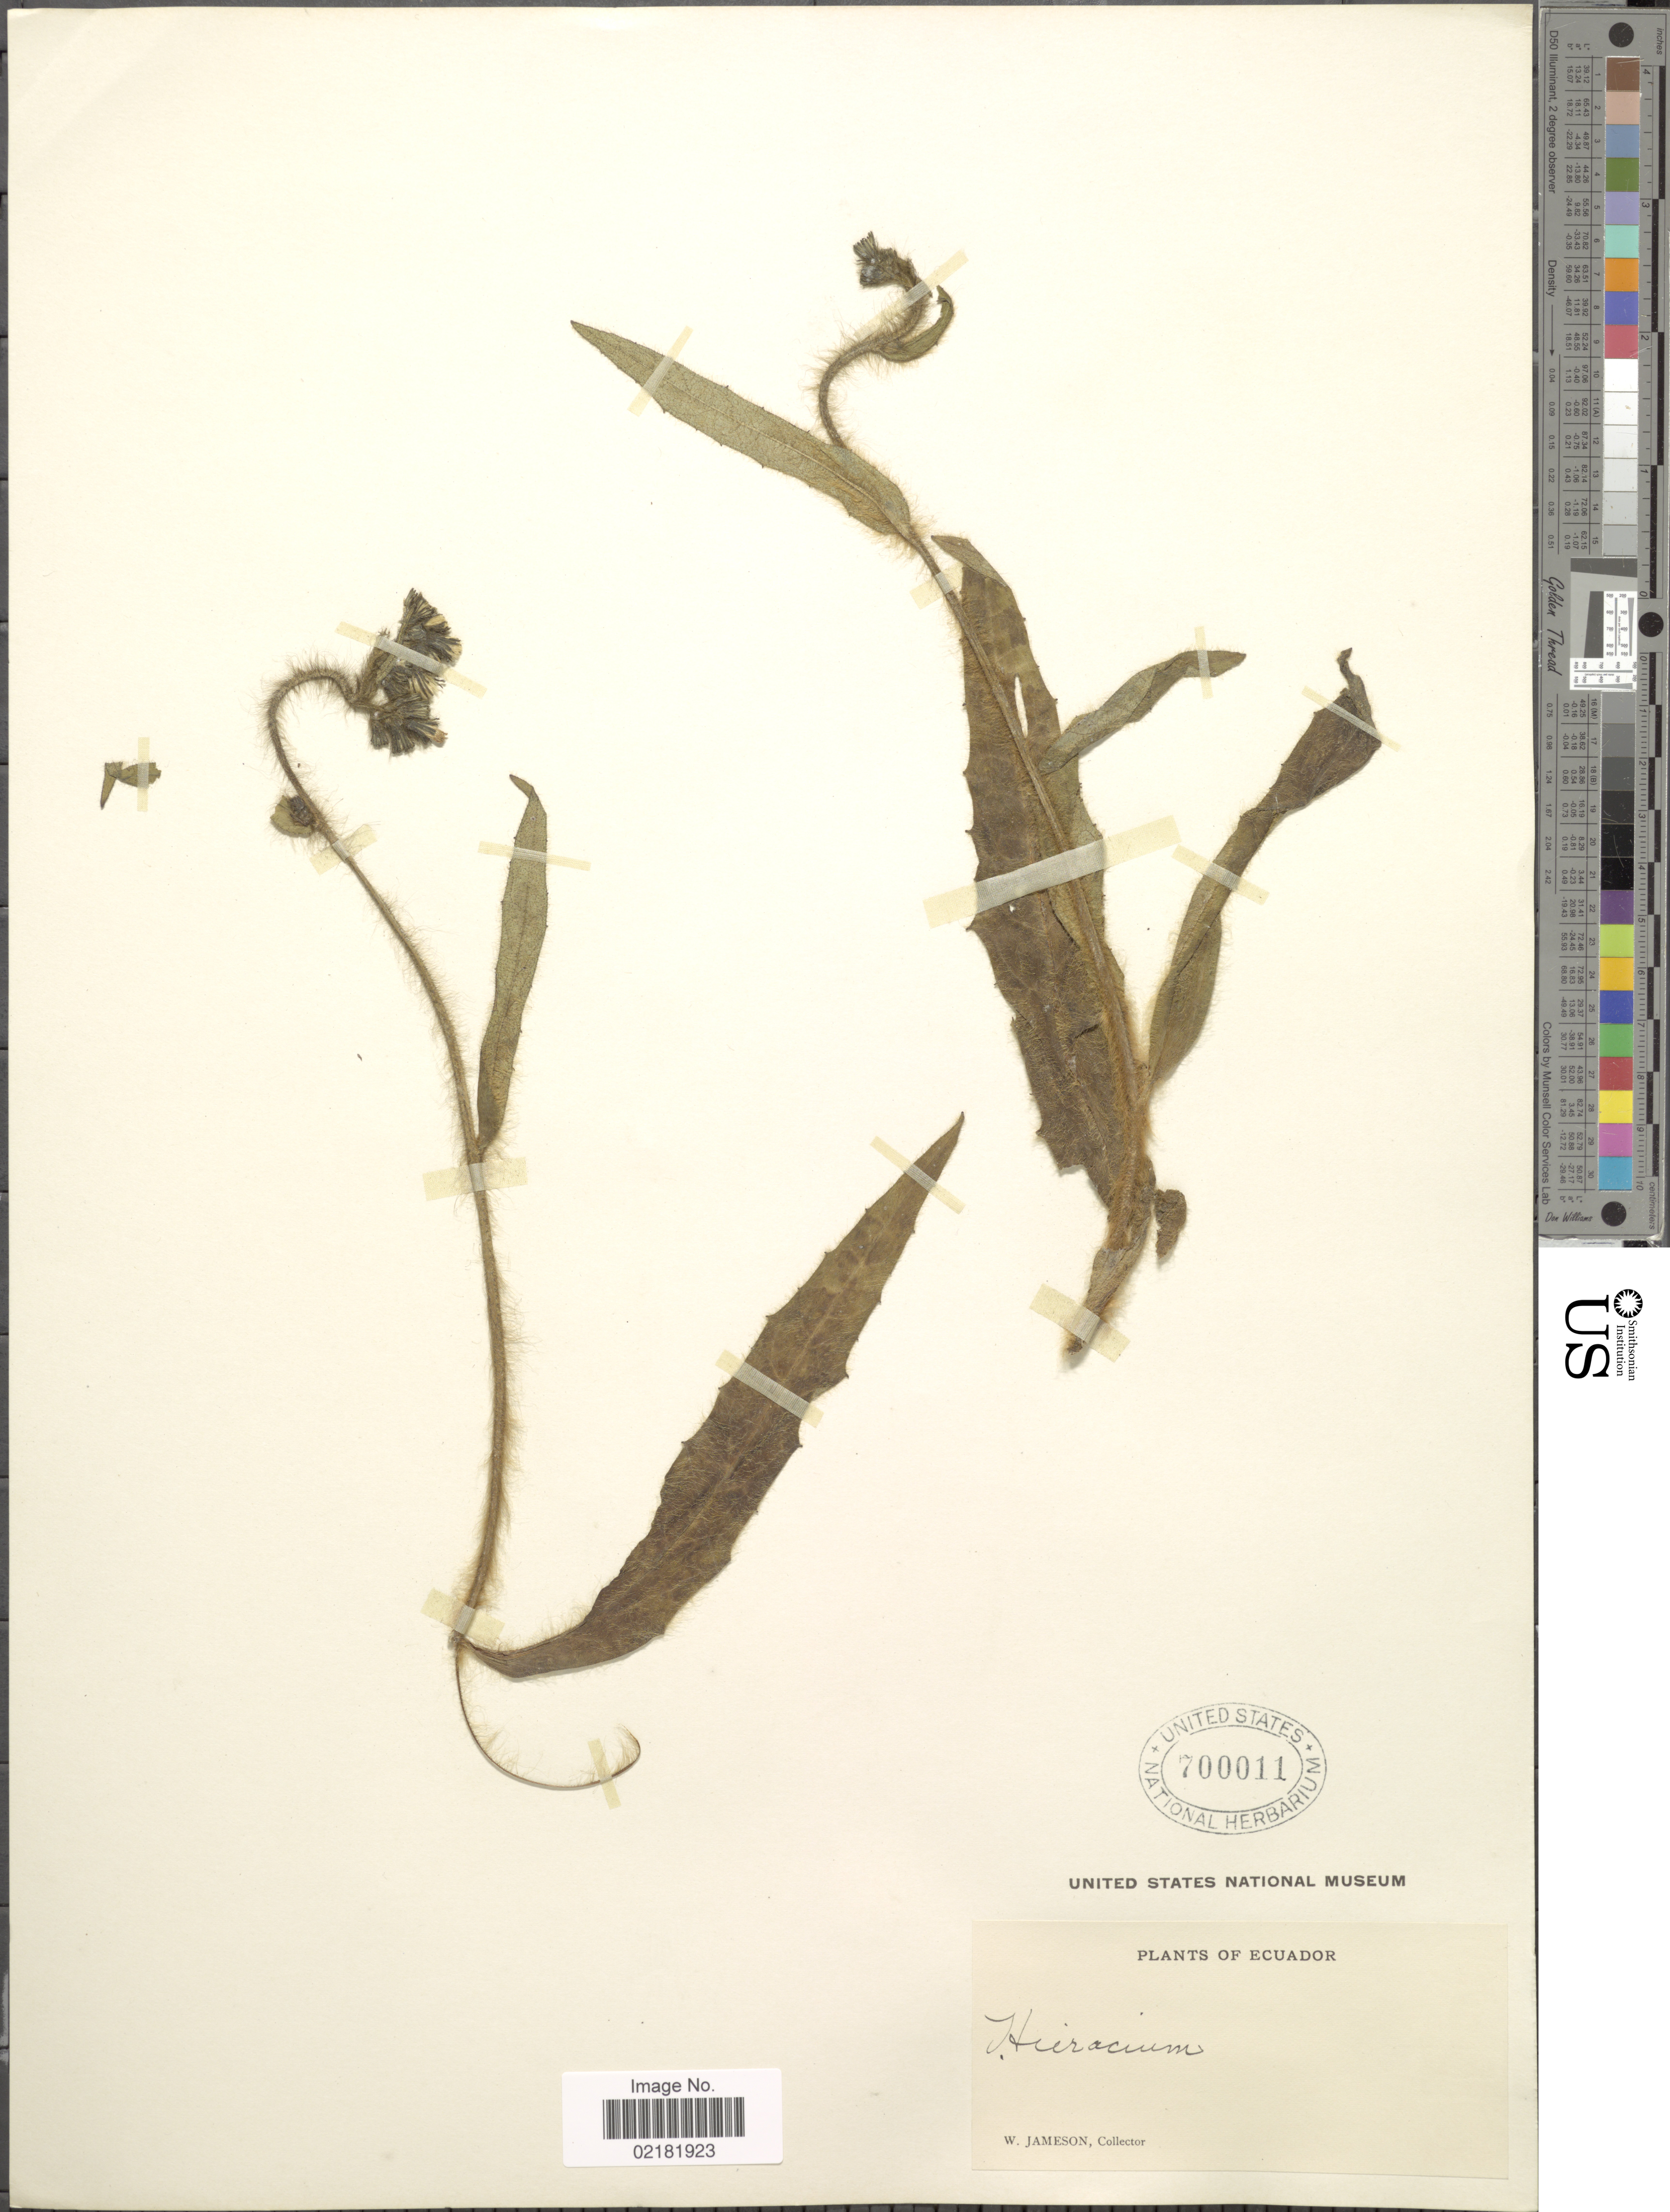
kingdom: Plantae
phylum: Tracheophyta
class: Magnoliopsida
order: Asterales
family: Asteraceae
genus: Hieracium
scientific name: Hieracium repandulare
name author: Druce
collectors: W. Jameson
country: Ecuador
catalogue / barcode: US 700011